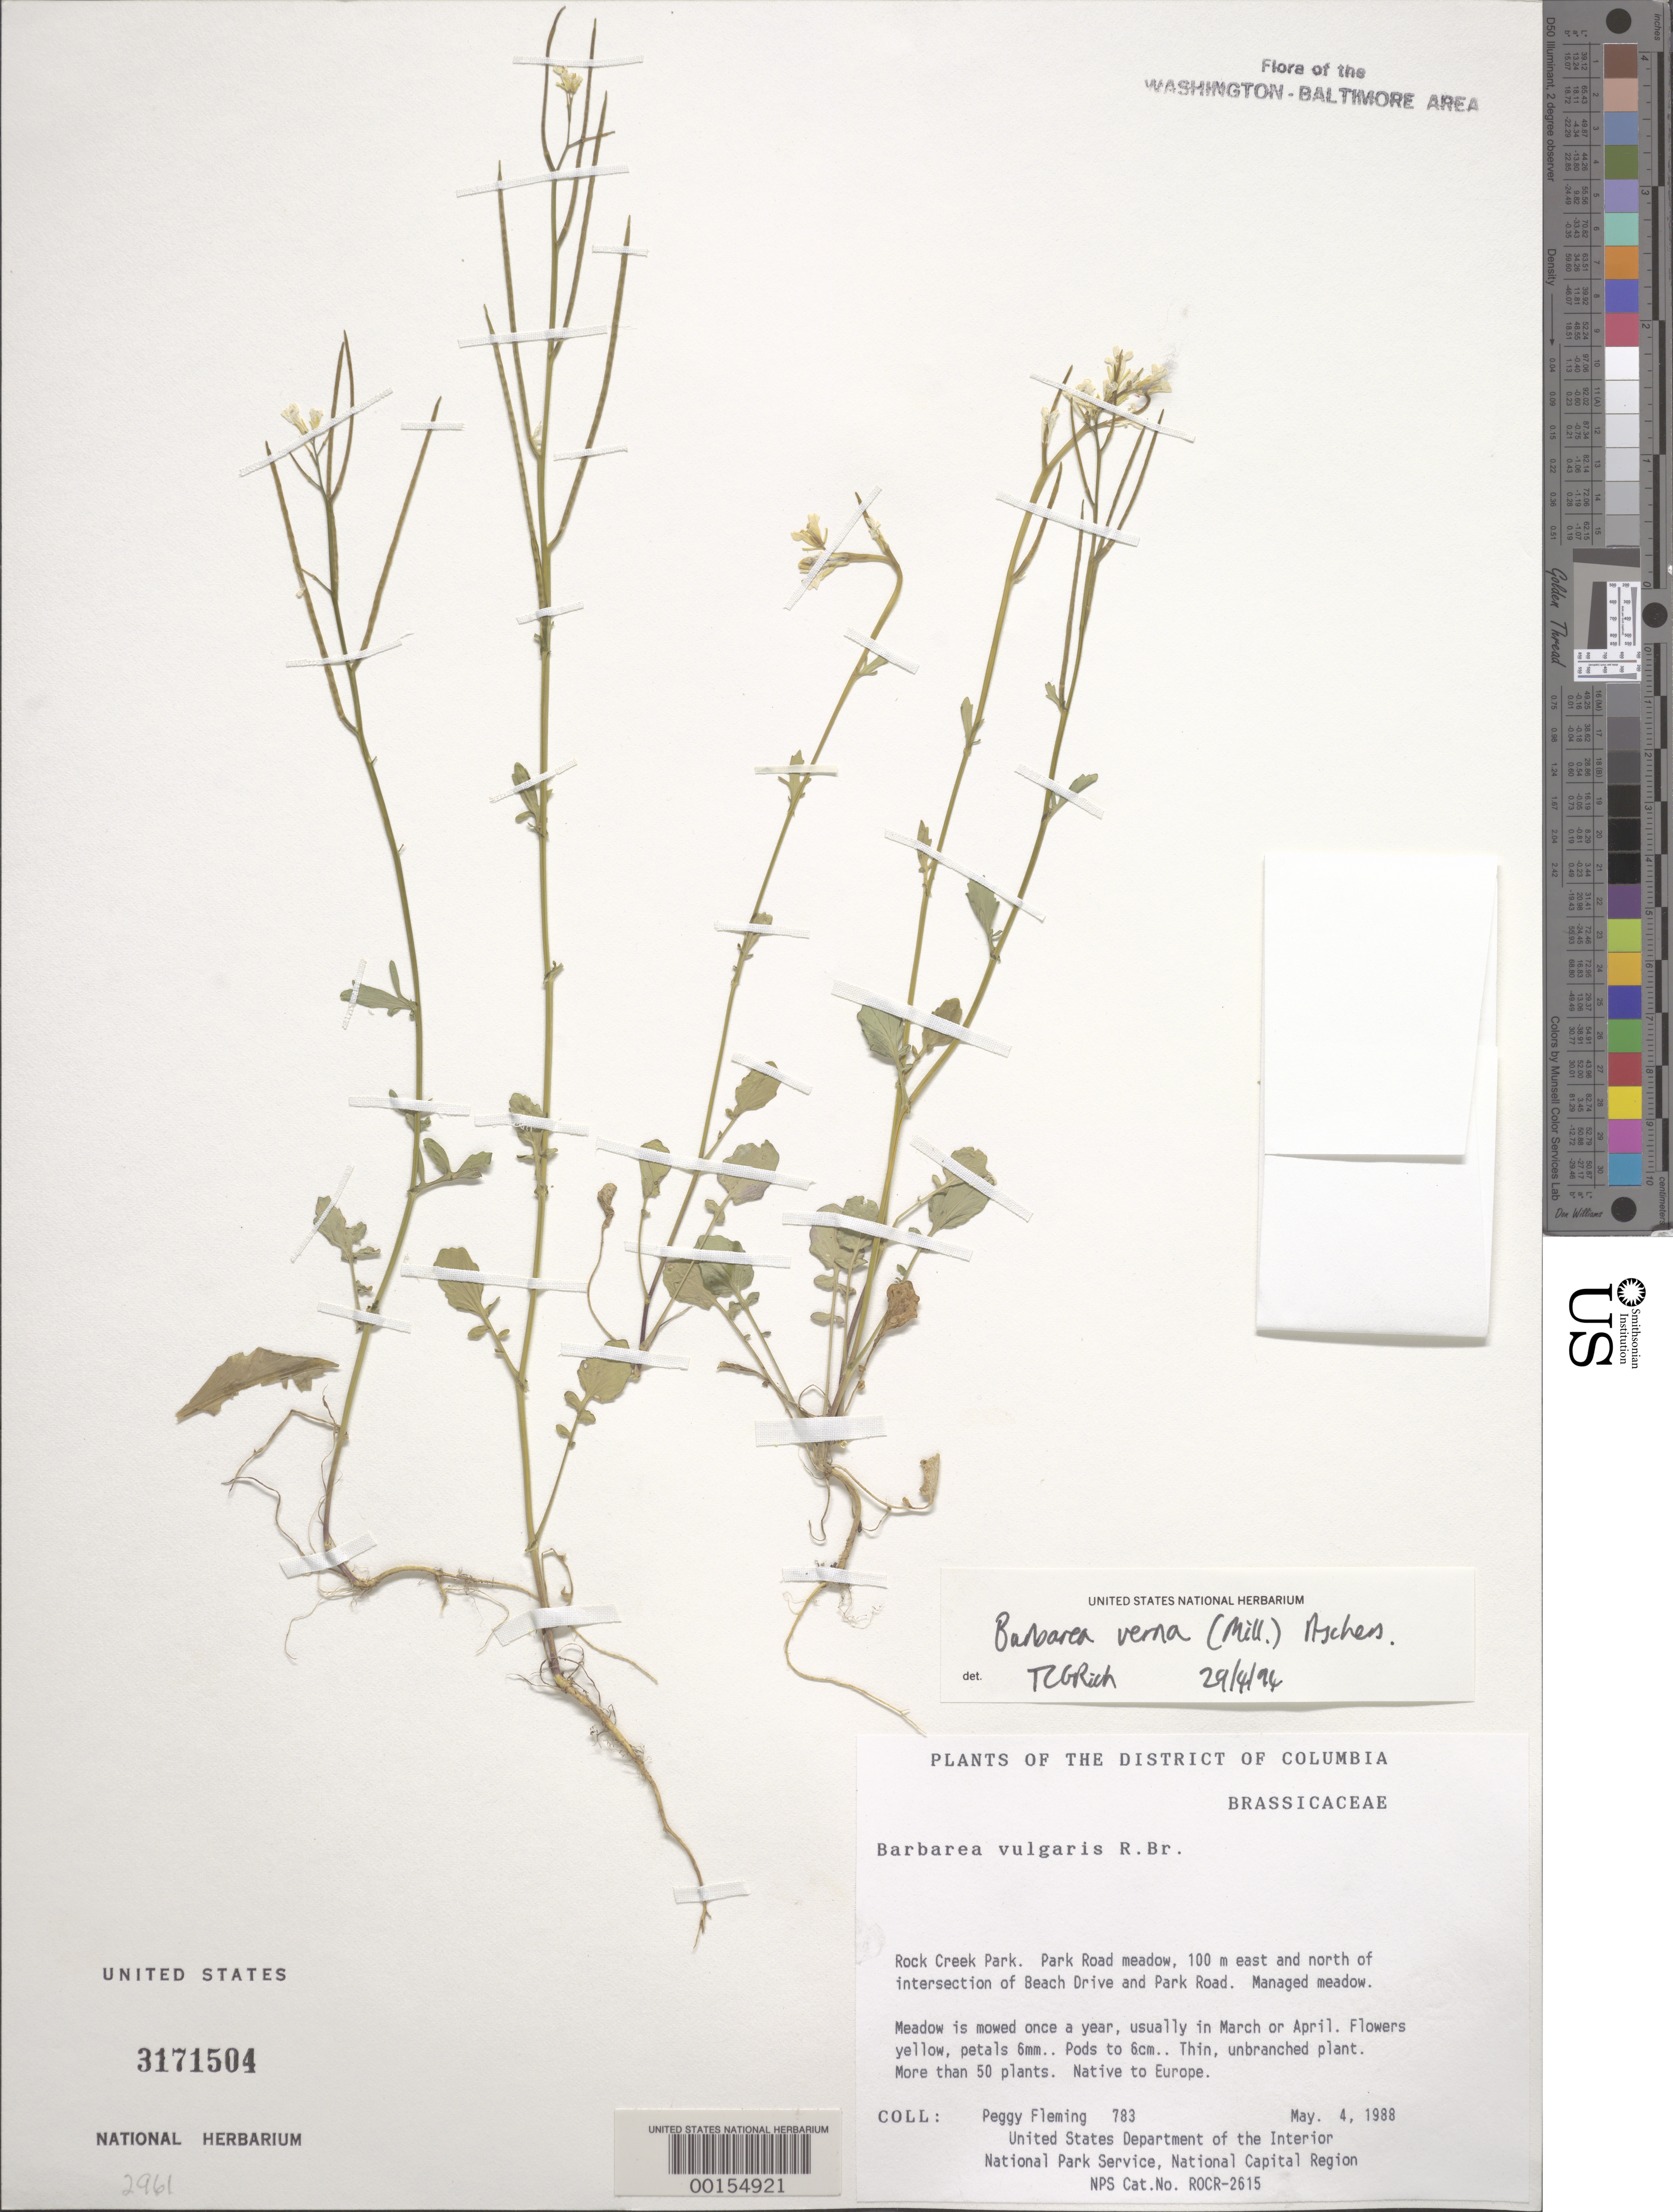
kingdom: Plantae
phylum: Tracheophyta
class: Magnoliopsida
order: Brassicales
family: Brassicaceae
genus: Barbarea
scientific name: Barbarea verna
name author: (Mill.) Asch.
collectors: P. Fleming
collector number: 783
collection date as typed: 04 May 1988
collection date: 1988-05-04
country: United States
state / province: District of Columbia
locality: Rock Creek Park, Park Road meadow E and N of intersection of Beach Dr and Park Rd Rock Creek Park & vicinity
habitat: Riparian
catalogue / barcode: US 3171504